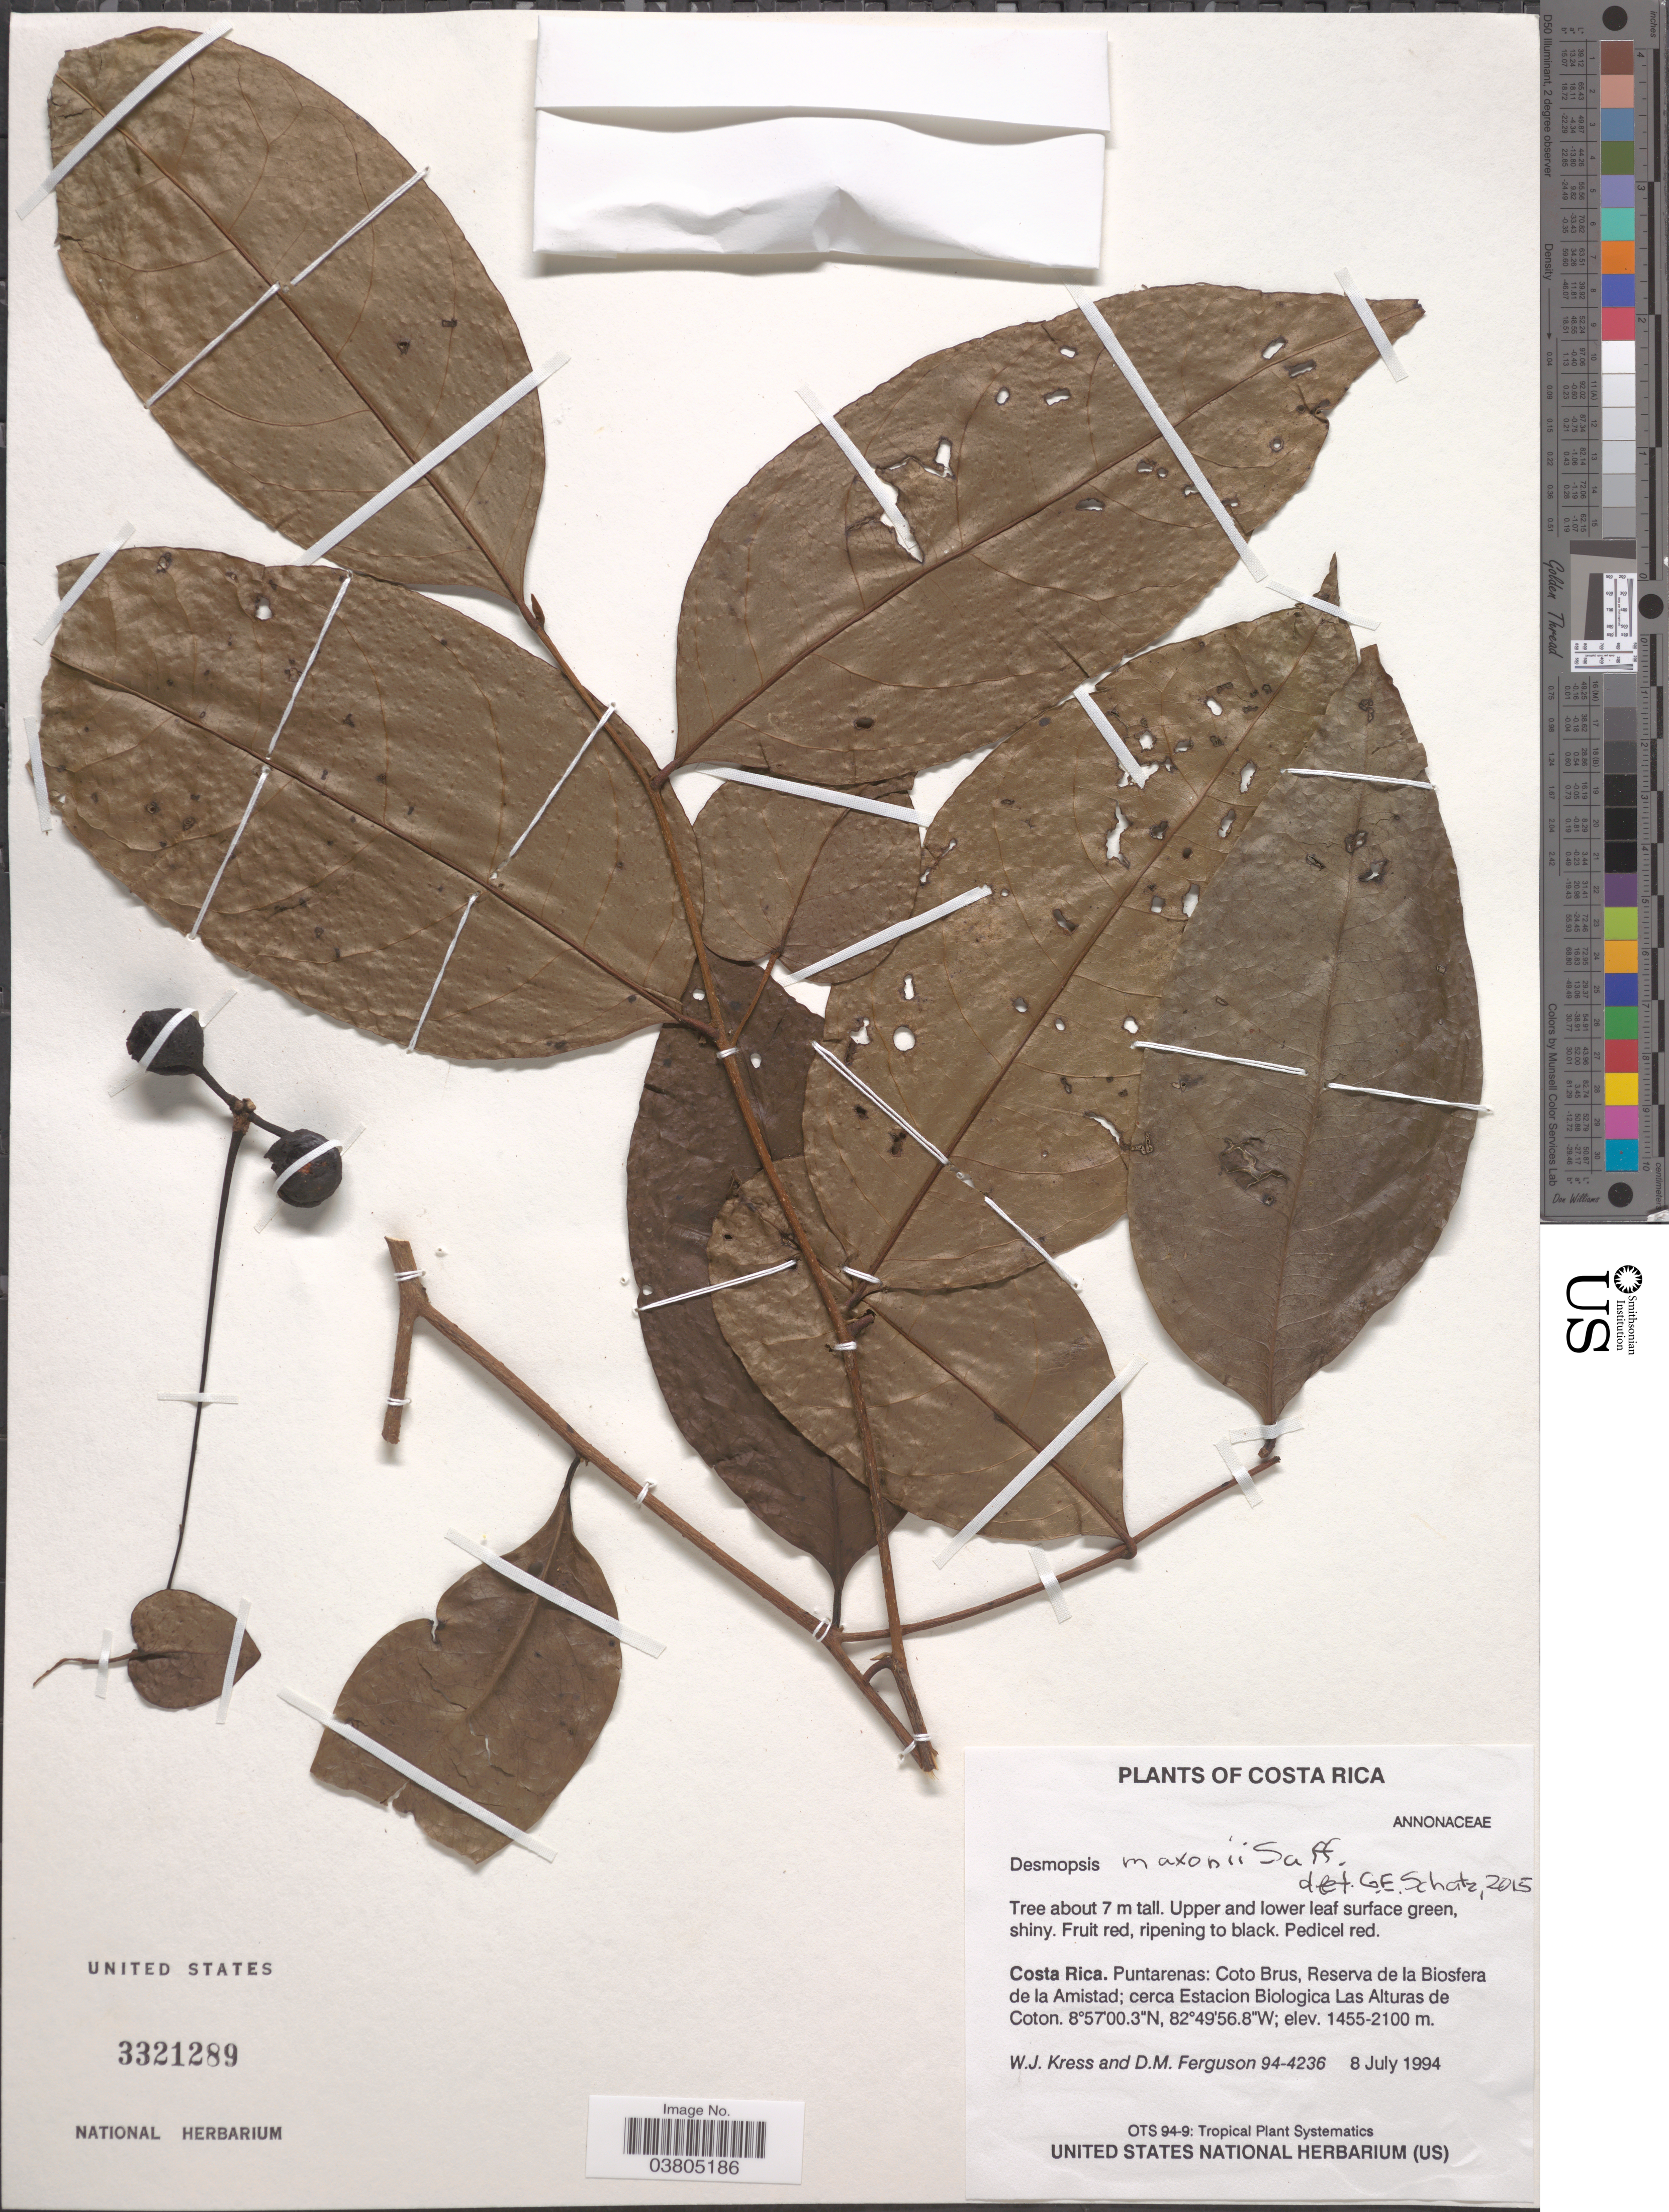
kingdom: Plantae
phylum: Tracheophyta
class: Magnoliopsida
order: Magnoliales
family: Annonaceae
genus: Desmopsis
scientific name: Desmopsis maxonii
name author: Saff.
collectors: W. J. Kress & D. M. Ferguson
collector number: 94-4236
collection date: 1994-07-08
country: Costa Rica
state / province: Puntarenas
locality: Coto Brus, Reserva de la Biosfera de la Amistad; cerca Estacion Biologica Las Alturas de Coton.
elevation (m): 1455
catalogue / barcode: US 3321289